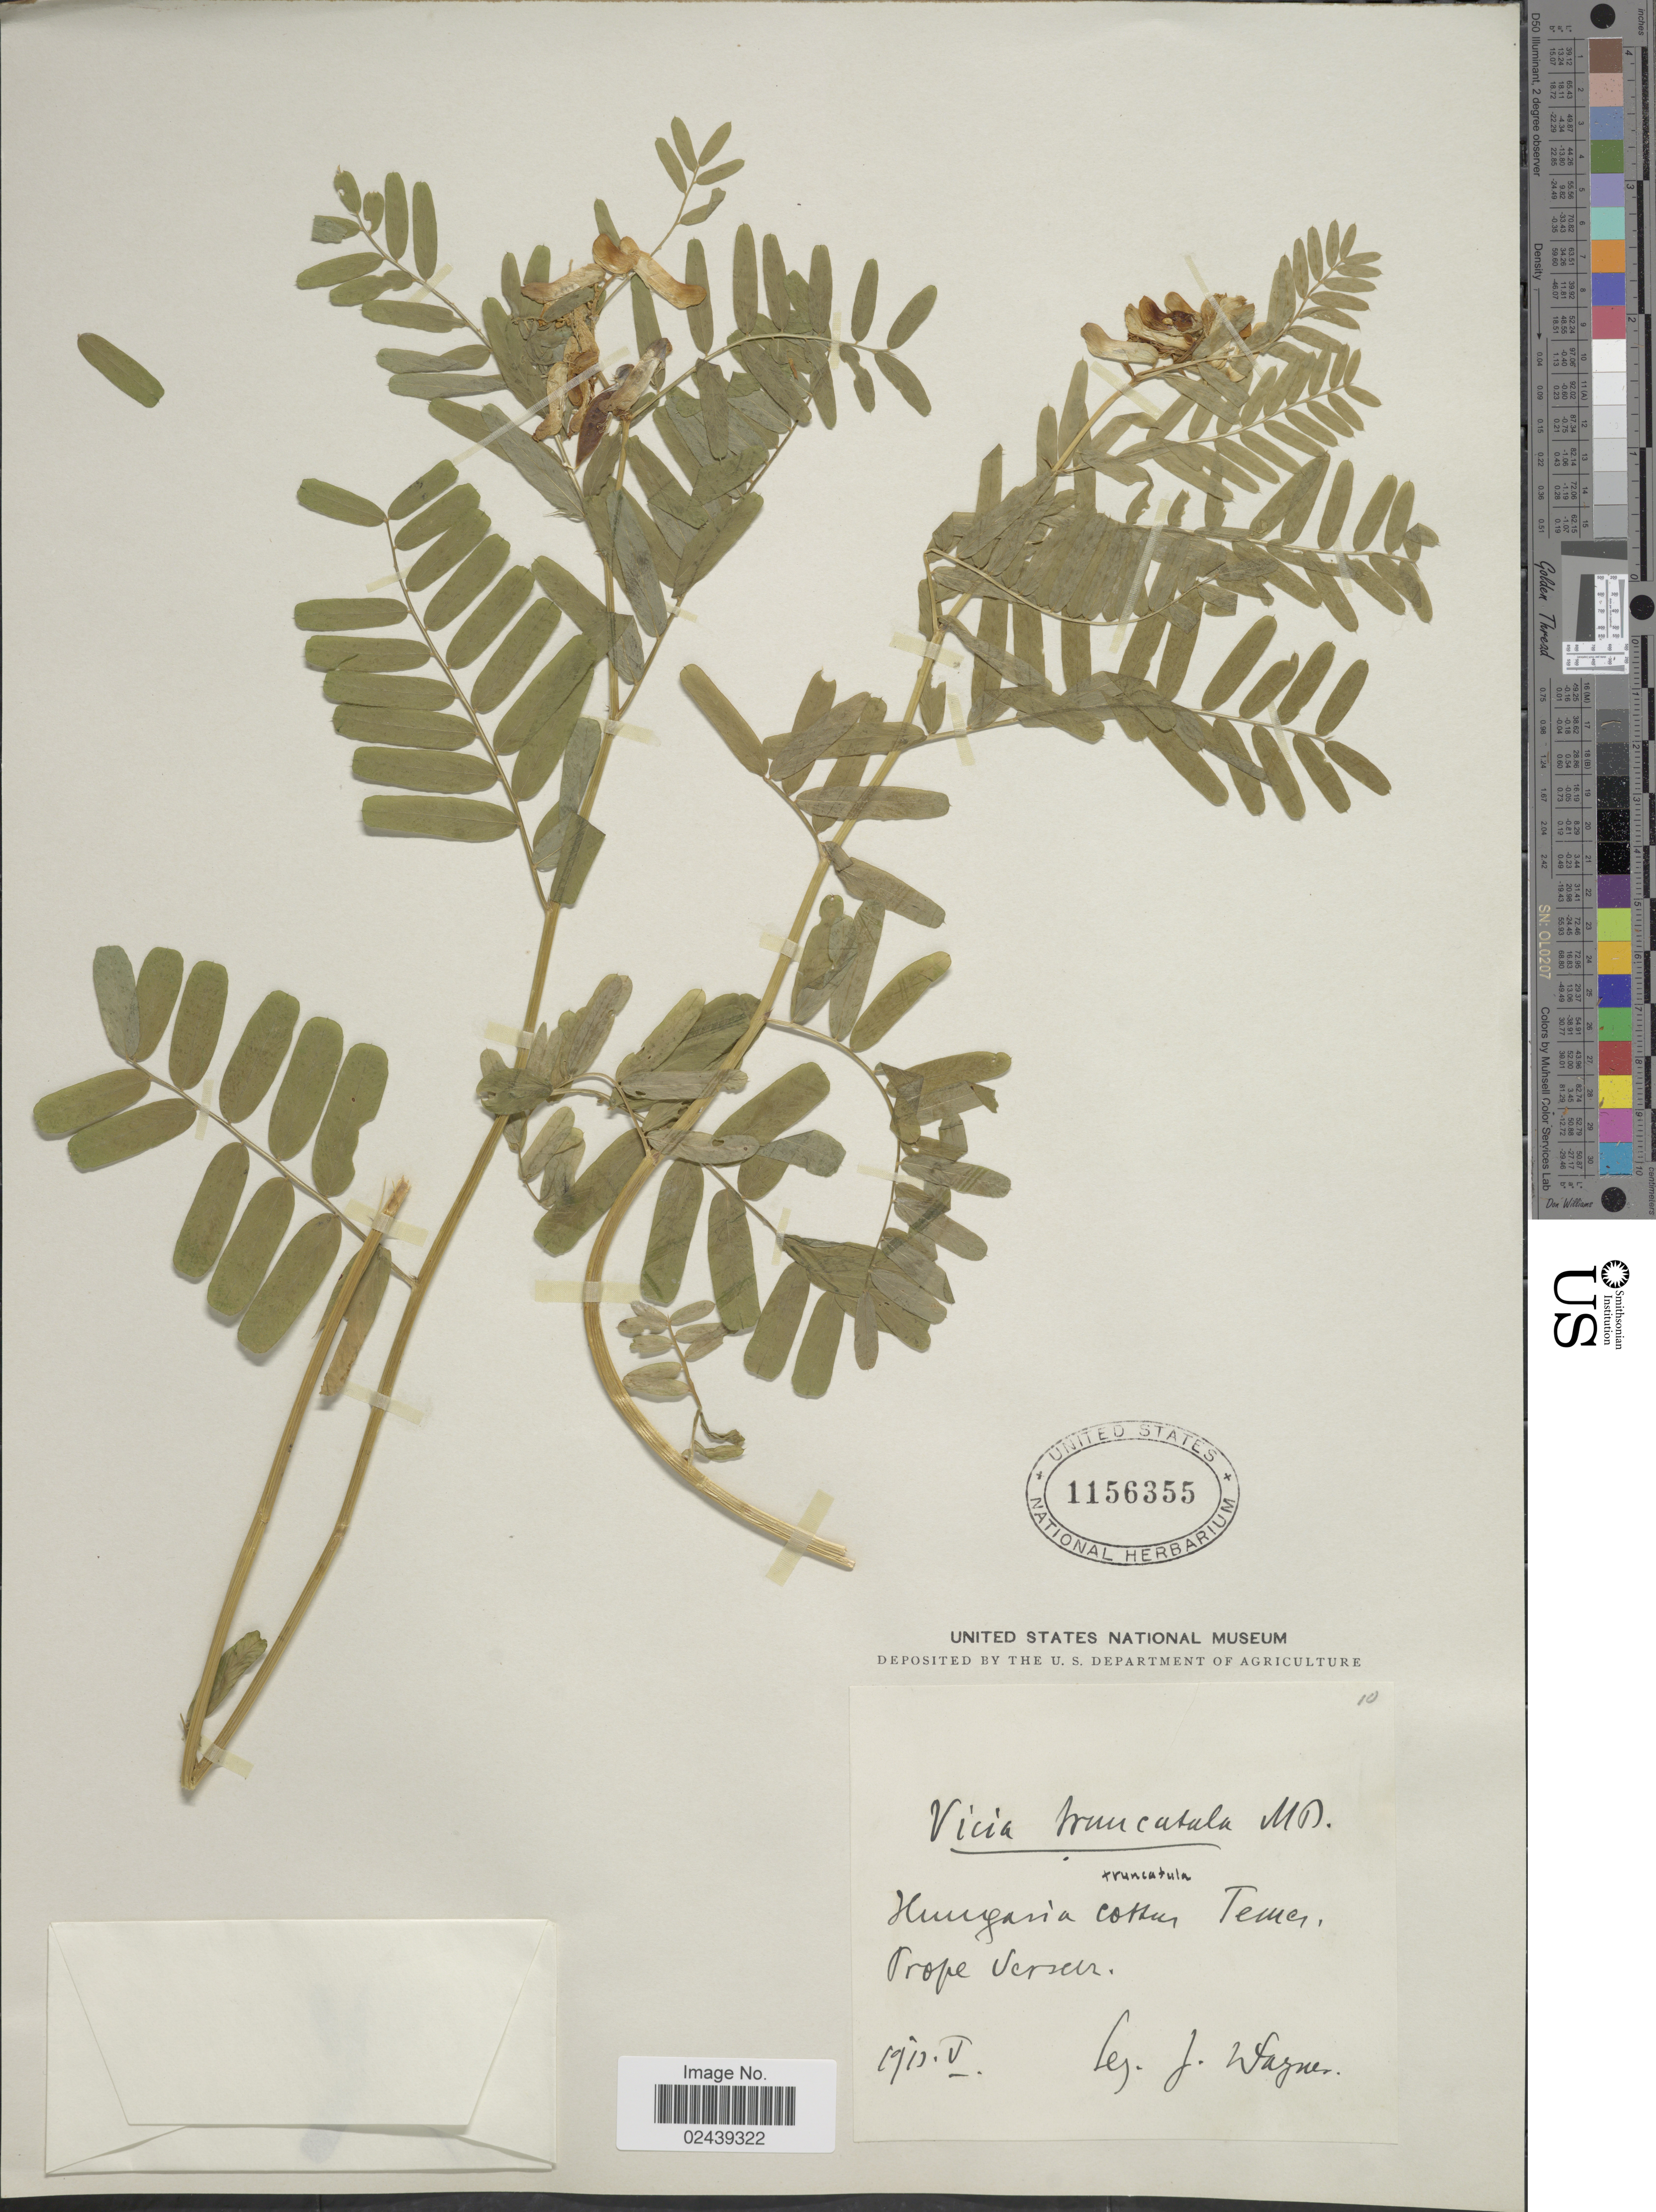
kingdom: Plantae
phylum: Tracheophyta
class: Magnoliopsida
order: Fabales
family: Fabaceae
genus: Vicia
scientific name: Vicia truncatula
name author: M. Bieb.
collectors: J. Wagner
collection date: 1910-05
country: Hungary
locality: Hungaria cotsur Temer. Prope Versen. [interpreted]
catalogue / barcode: US 1156355